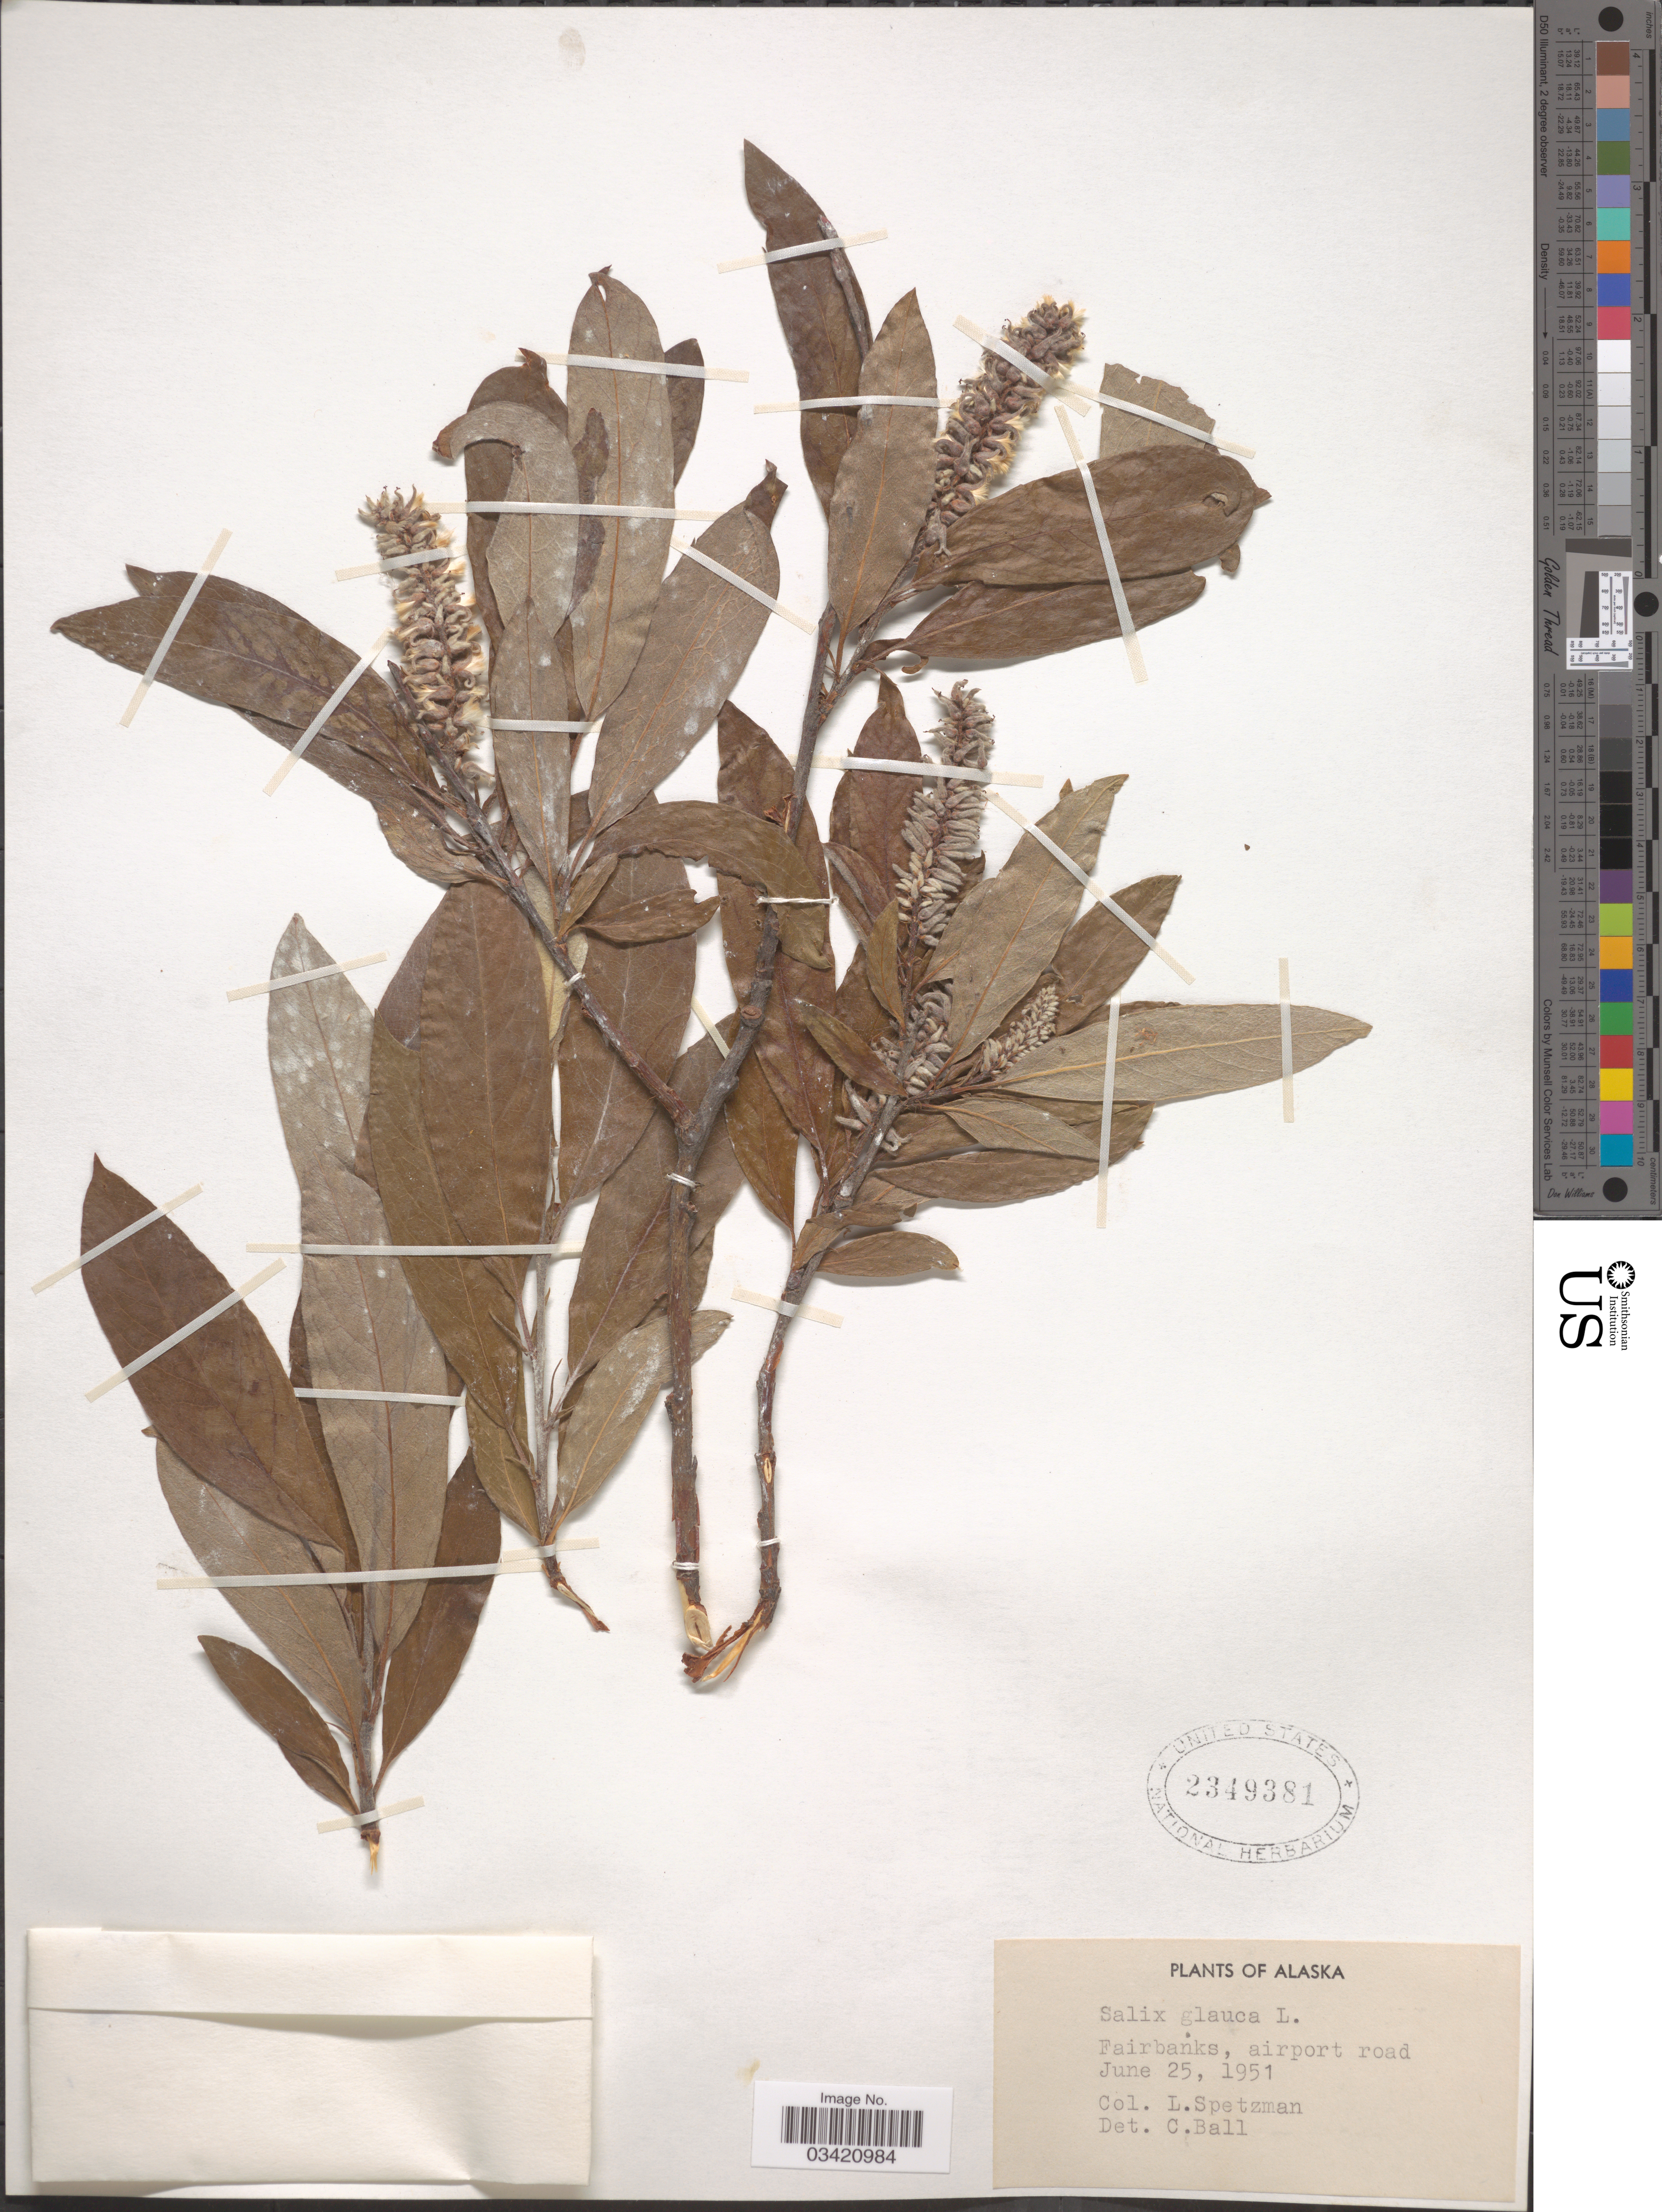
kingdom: Plantae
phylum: Tracheophyta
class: Magnoliopsida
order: Malpighiales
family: Salicaceae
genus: Salix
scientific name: Salix glauca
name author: L.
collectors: L. Spetzman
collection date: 1951-06-25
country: United States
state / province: Alaska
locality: Fairbanks, airport road.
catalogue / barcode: US 2349381